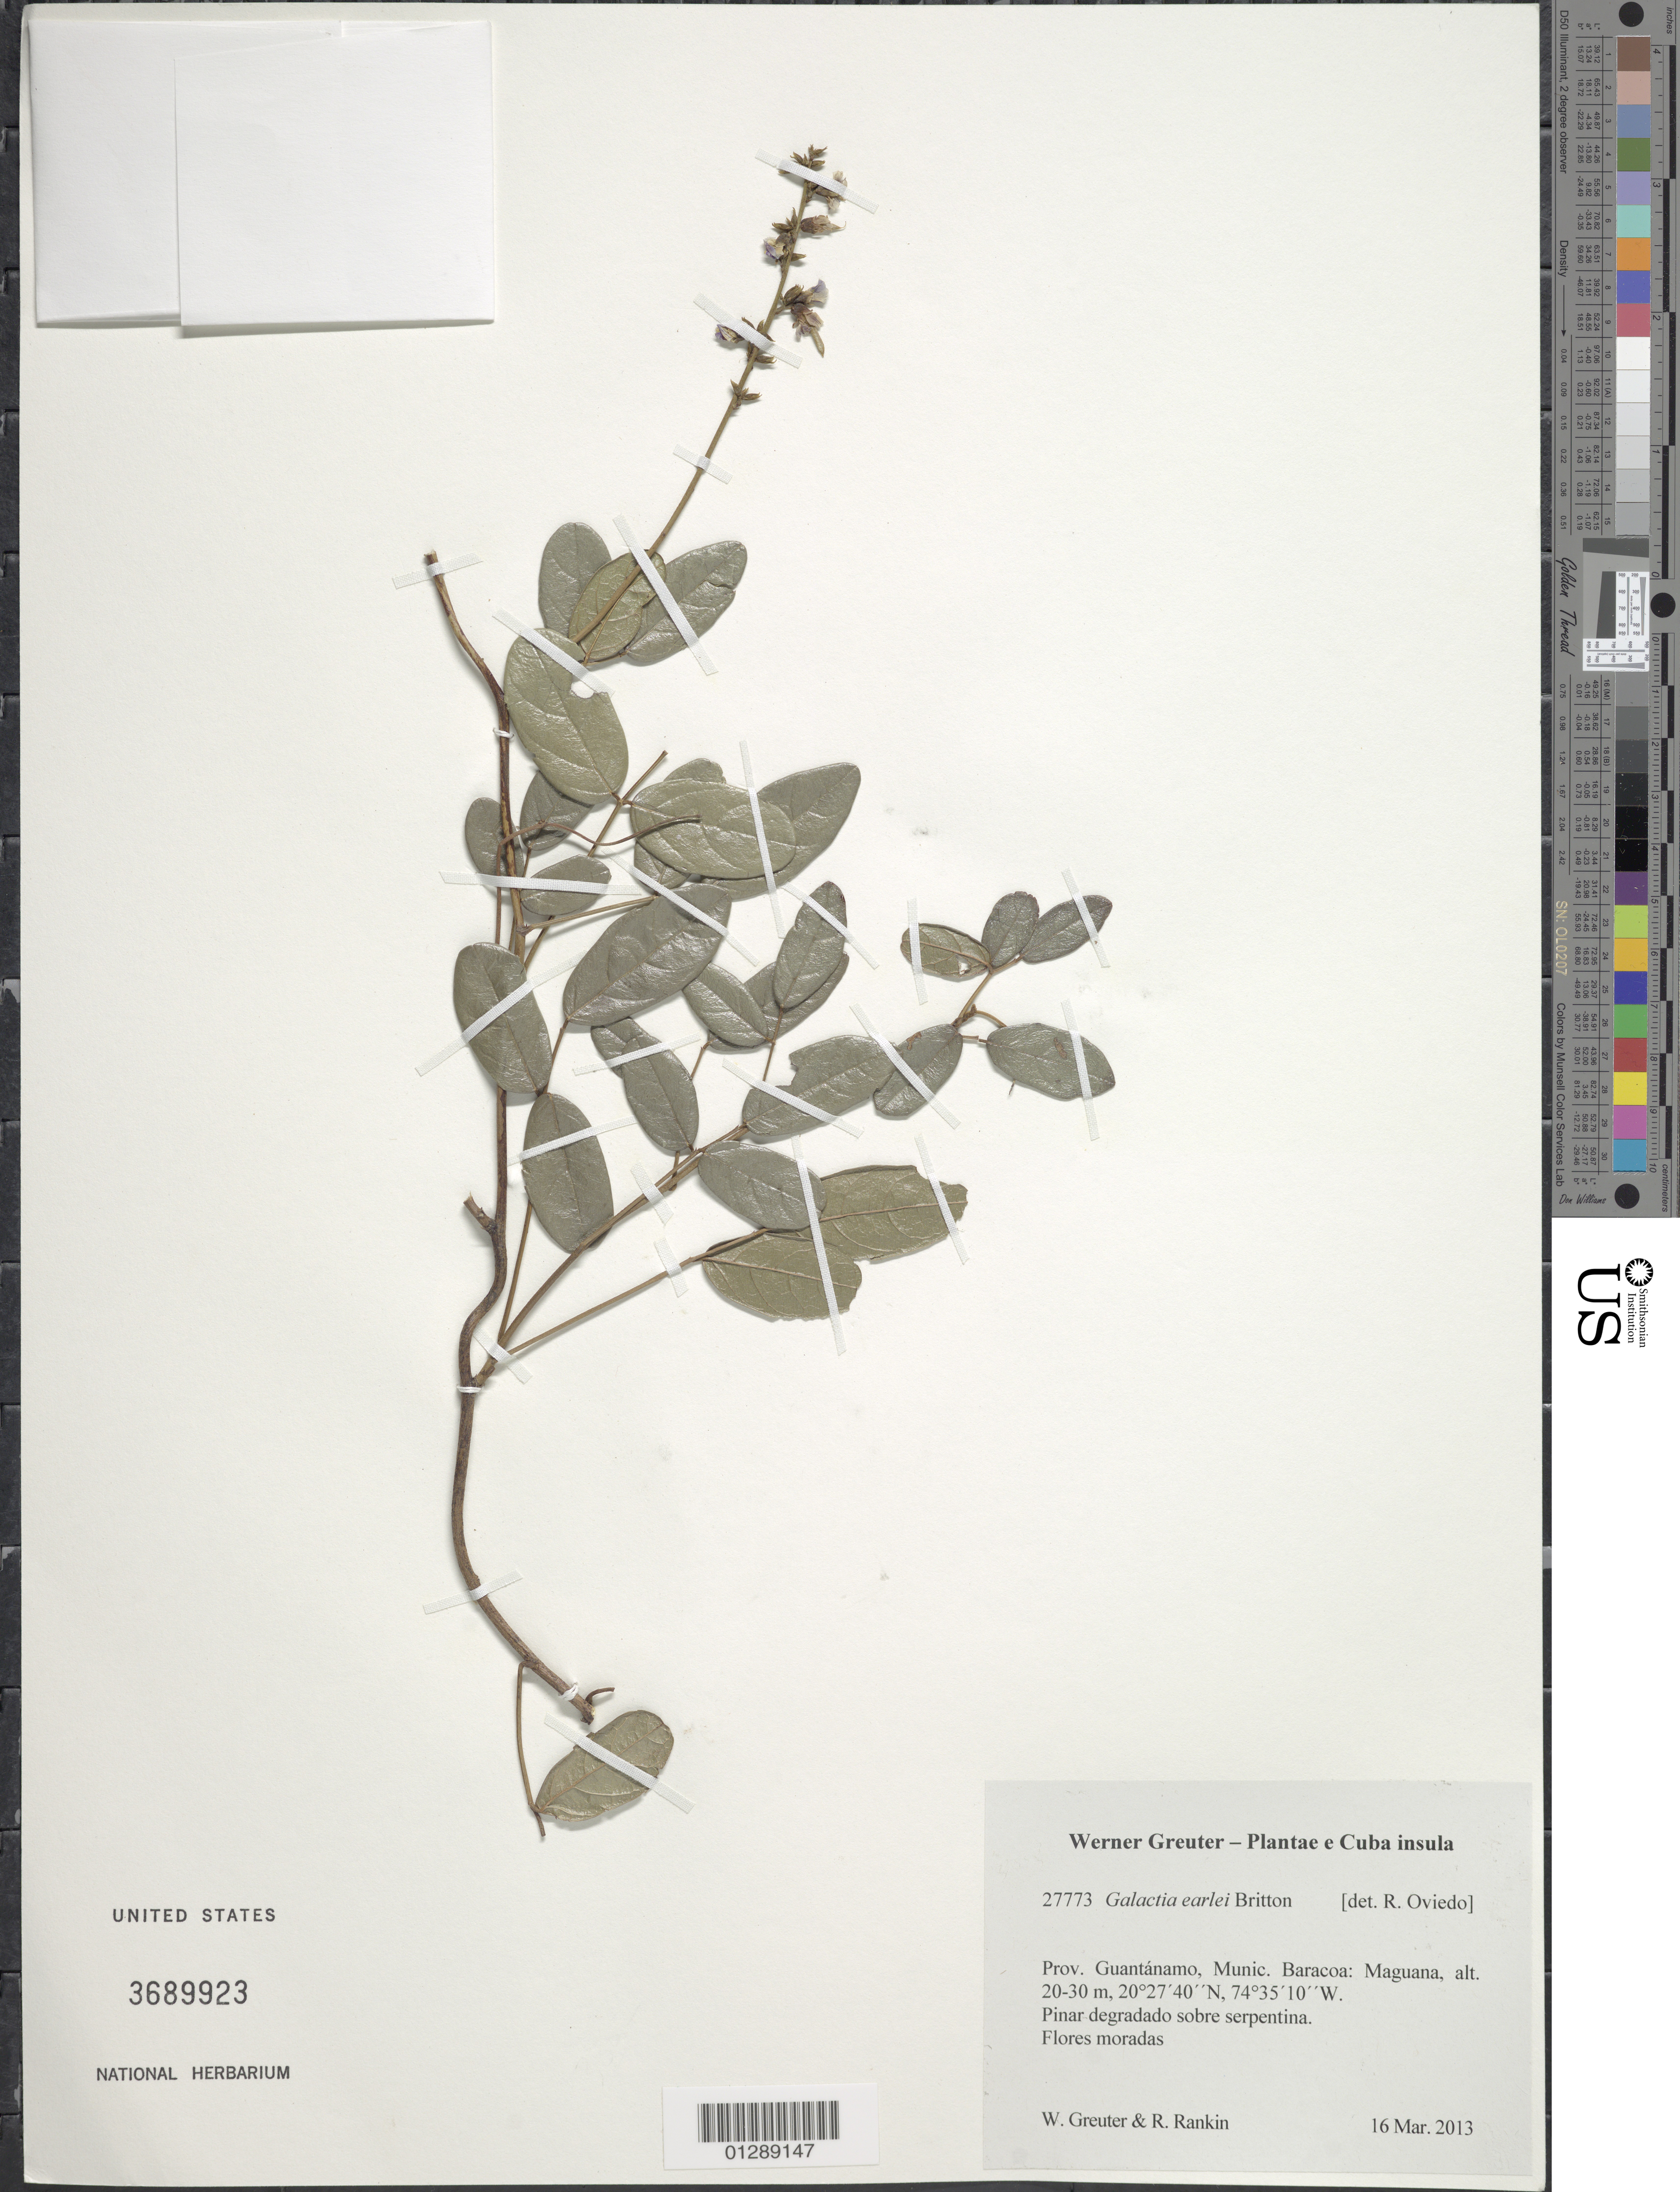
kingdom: Plantae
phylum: Tracheophyta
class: Magnoliopsida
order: Fabales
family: Fabaceae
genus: Galactia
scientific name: Galactia earlei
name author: Britton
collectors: W. R. Greuter & R. Rankin Rodriguez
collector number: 27773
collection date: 2013-03-16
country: Cuba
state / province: Guantanamo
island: Cuba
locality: Munic. Baracoa: Maguana.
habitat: Pinar degradado sobre serpentina.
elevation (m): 20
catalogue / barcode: US 3689923